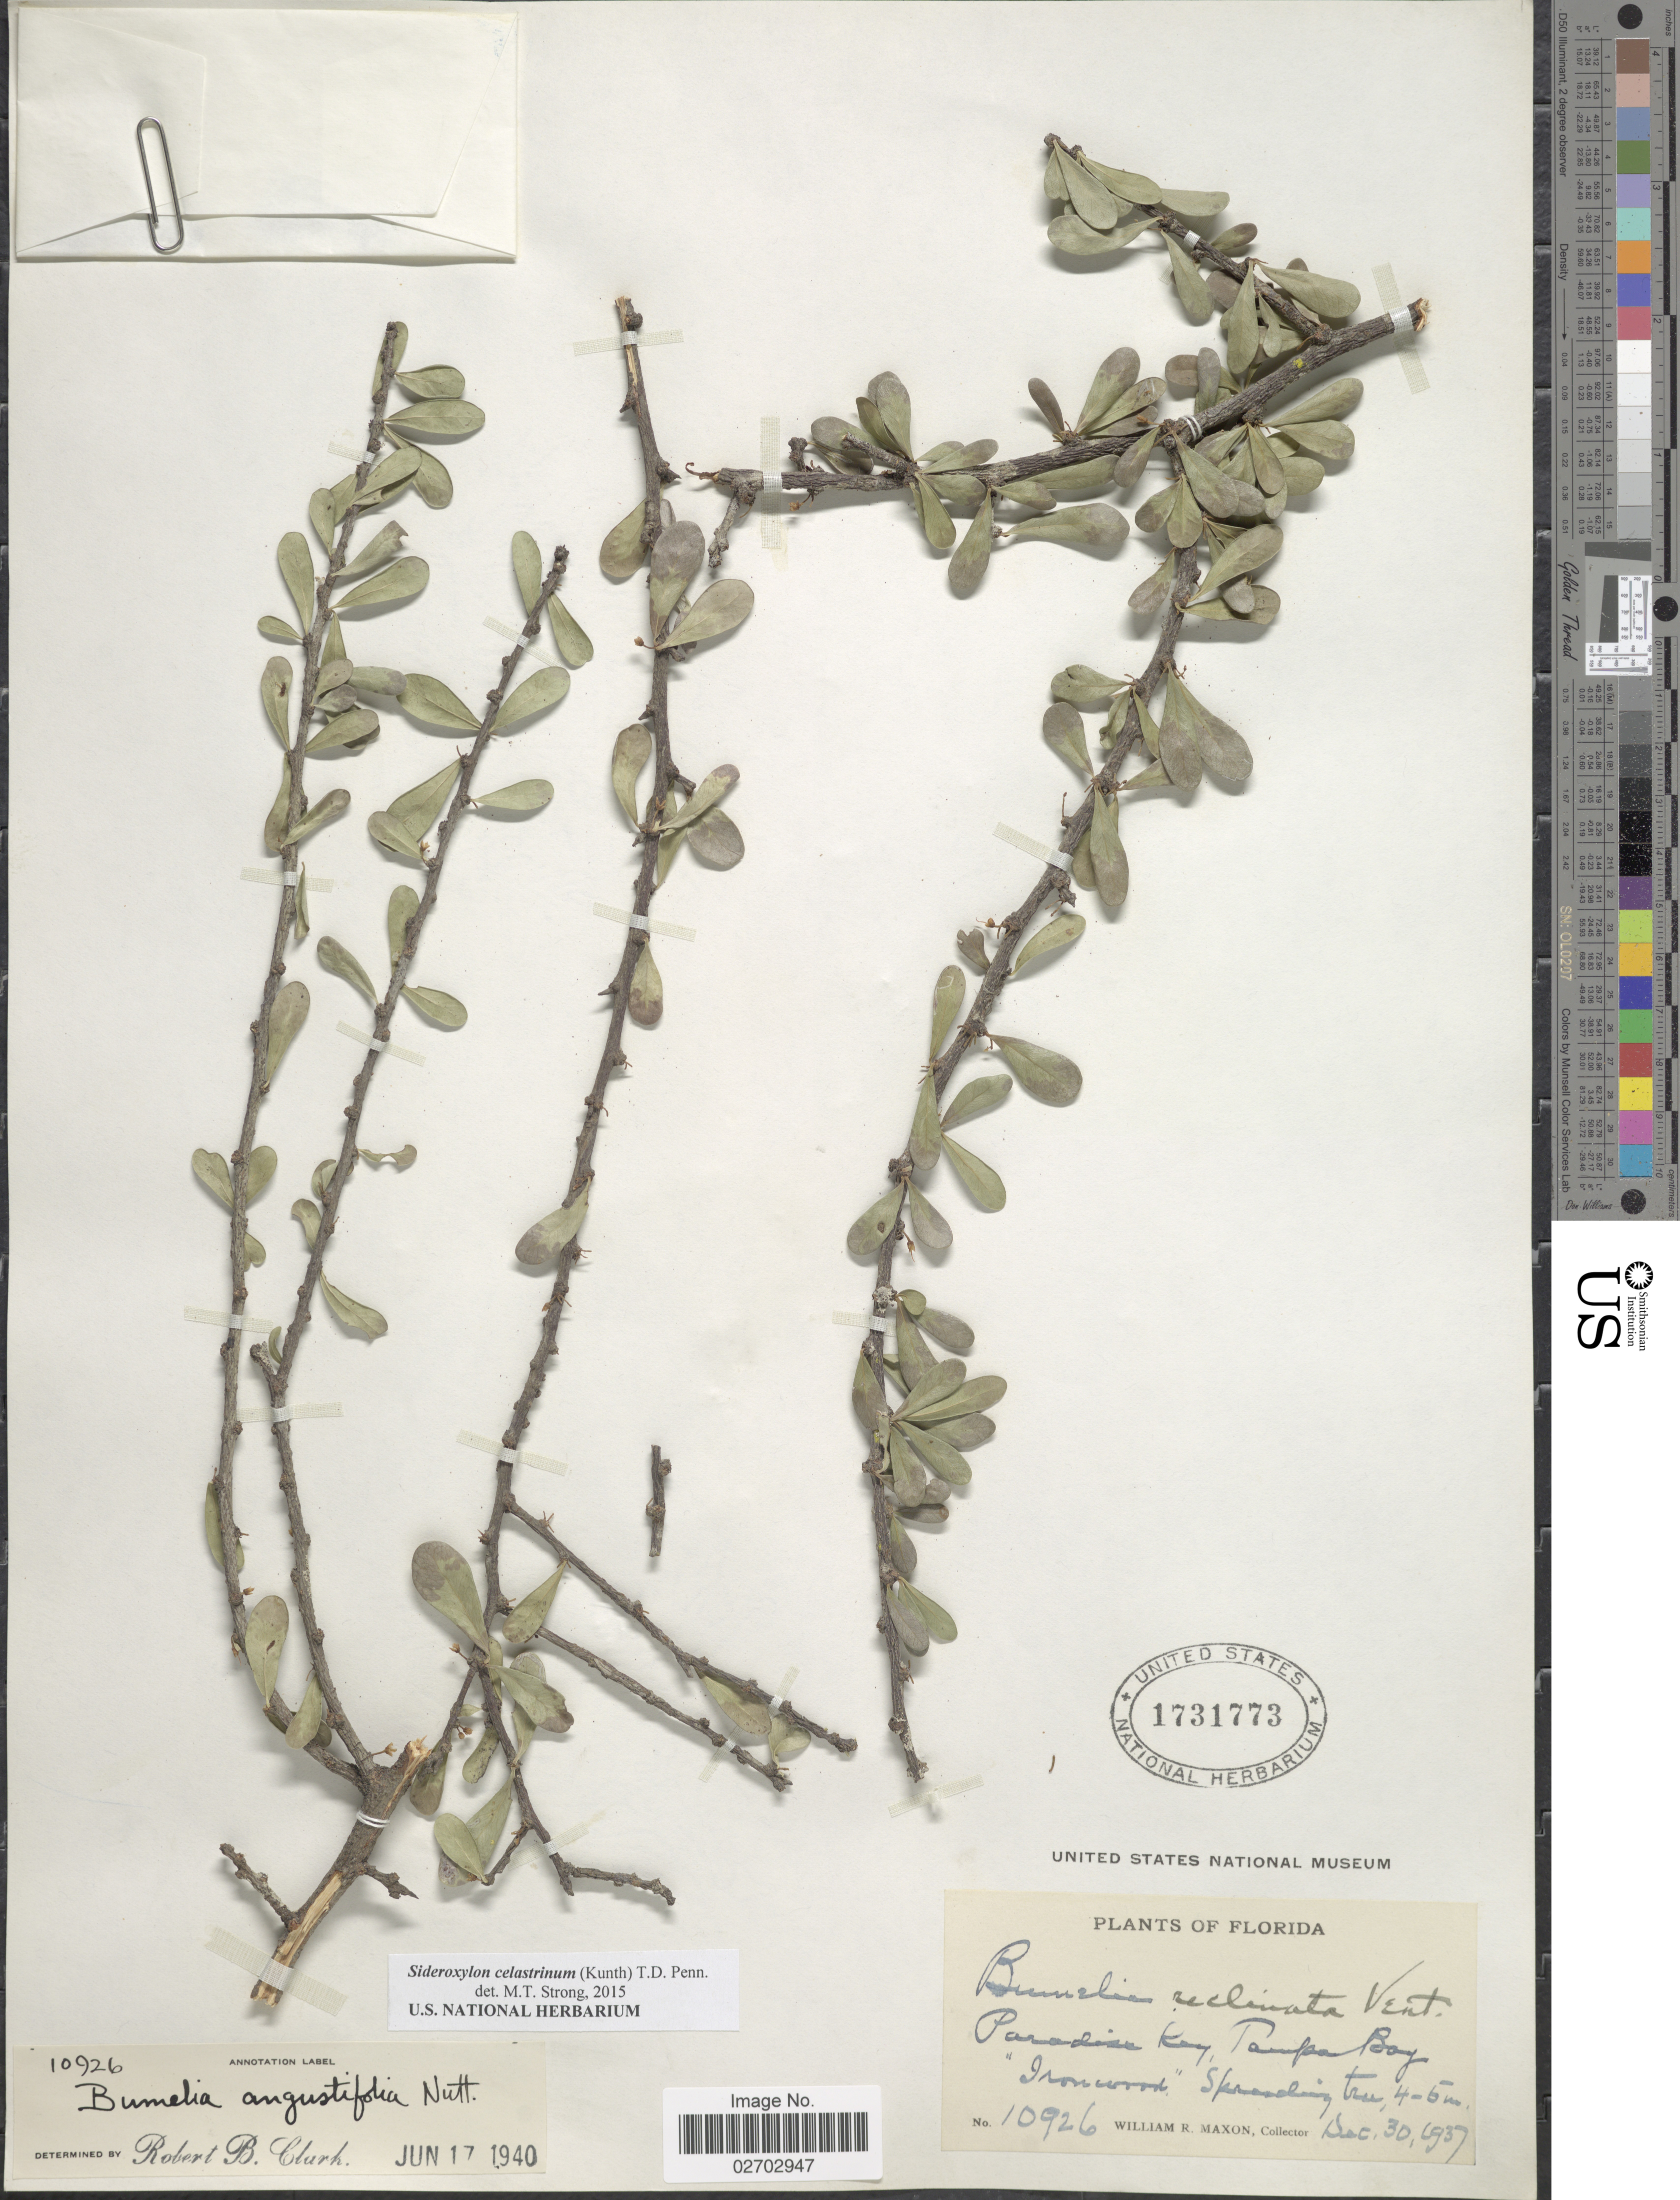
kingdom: Plantae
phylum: Tracheophyta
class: Magnoliopsida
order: Ericales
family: Sapotaceae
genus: Sideroxylon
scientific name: Sideroxylon celastrinum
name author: (Kunth) T.D. Penn.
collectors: W. R. Maxon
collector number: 10926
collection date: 1937-12-30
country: United States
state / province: Florida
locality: Paradise Key, Tampa Bay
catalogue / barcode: US 1731773